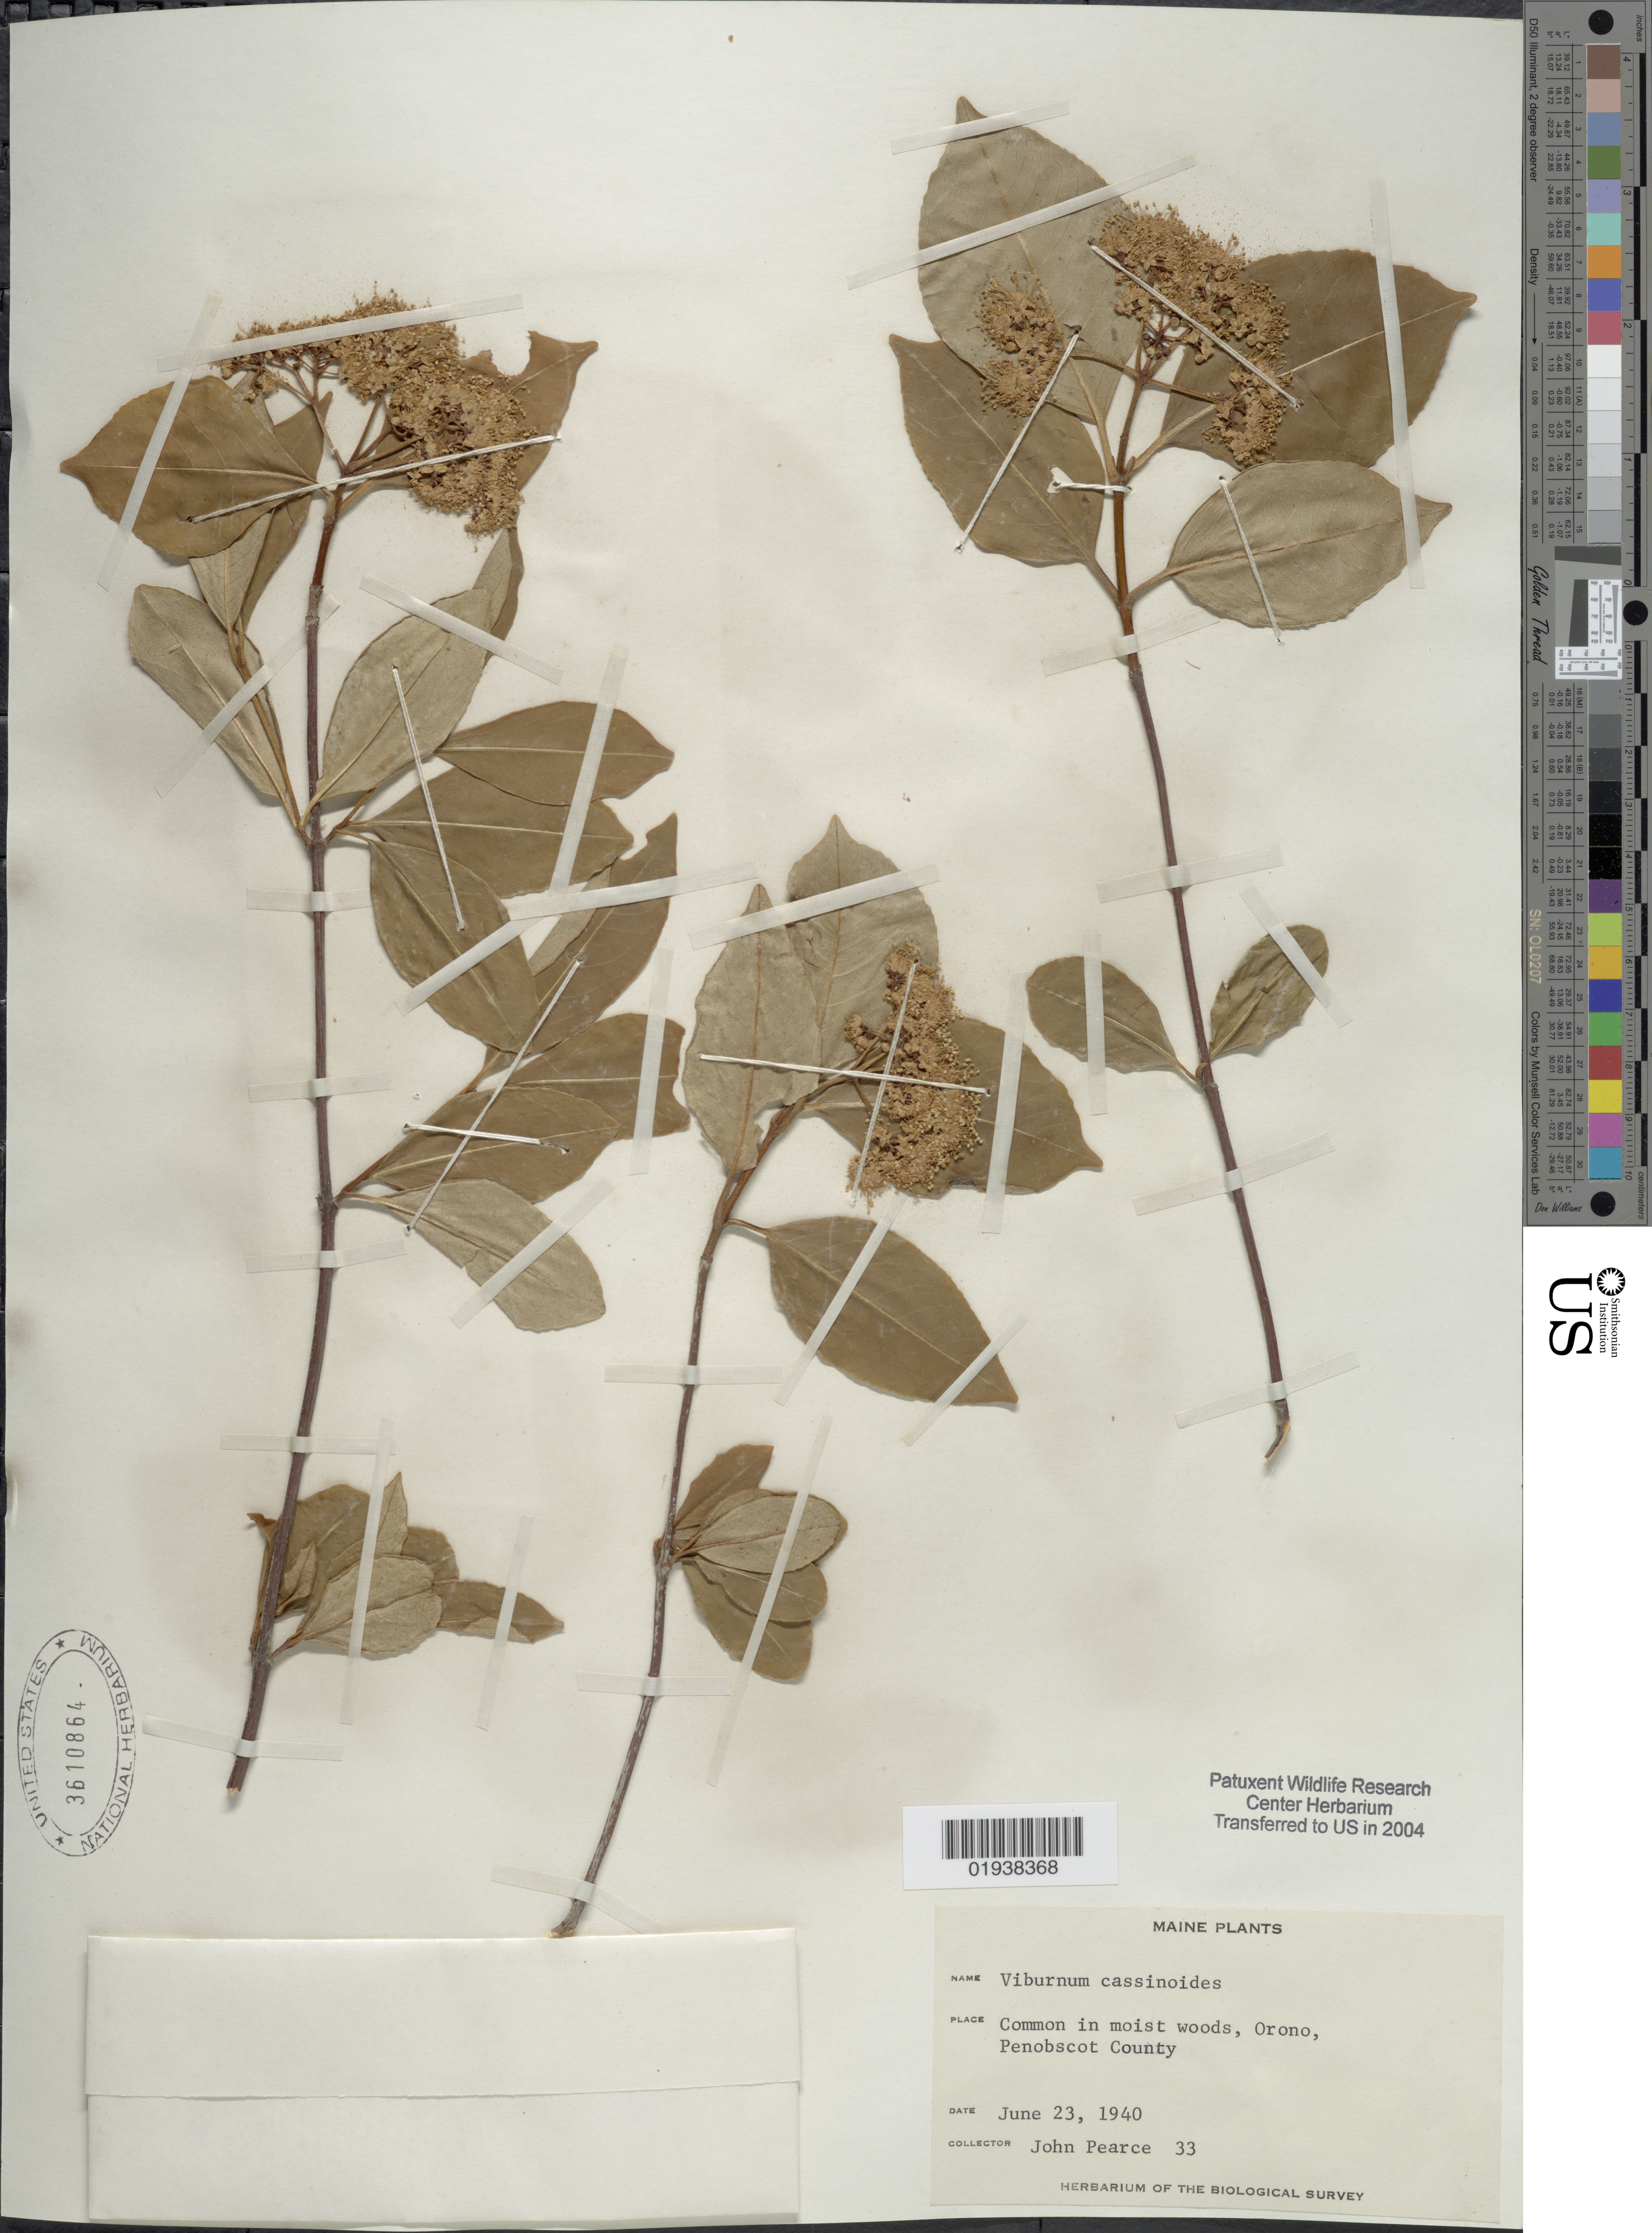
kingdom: Plantae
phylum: Tracheophyta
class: Magnoliopsida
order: Dipsacales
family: Viburnaceae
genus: Viburnum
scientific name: Viburnum cassinoides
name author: L.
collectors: J. Pearce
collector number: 33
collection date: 1940-06-23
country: United States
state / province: Maine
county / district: Penobscot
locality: Common in moist woods, Orono, Penobscot County.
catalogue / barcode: US 3610864